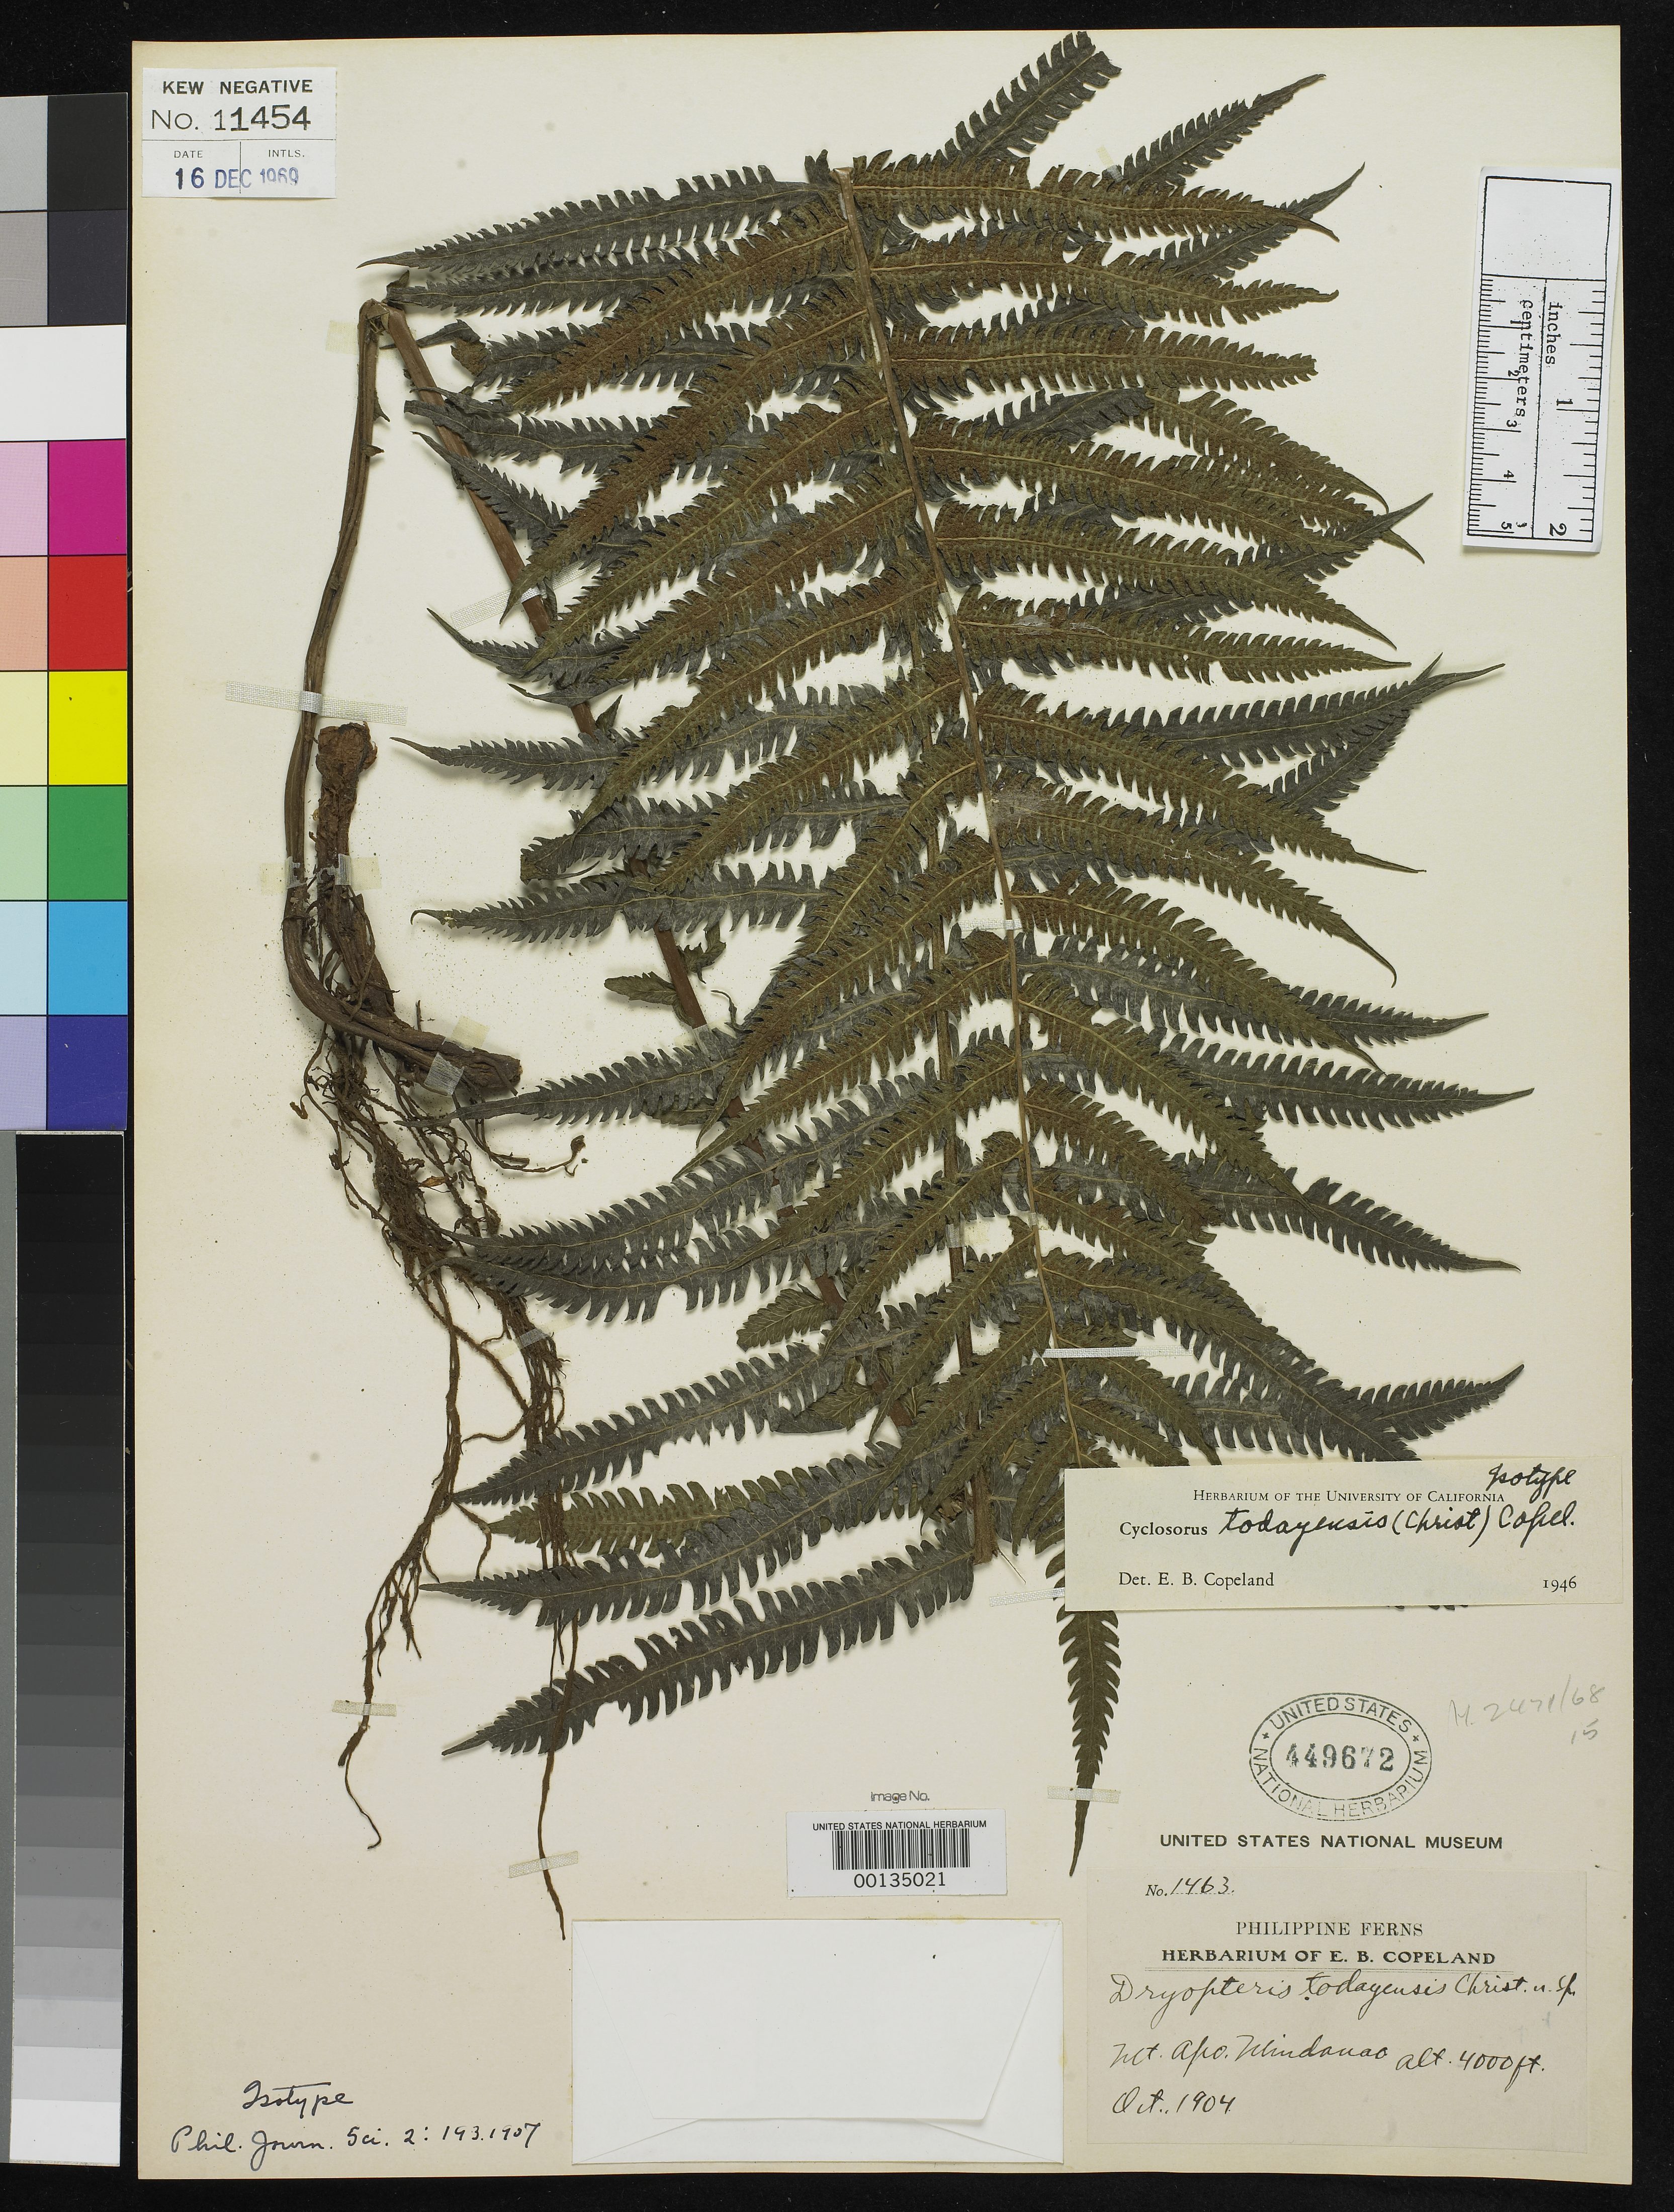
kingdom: Plantae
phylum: Tracheophyta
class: Polypodiopsida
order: Polypodiales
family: Dryopteridaceae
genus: Dryopteris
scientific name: Dryopteris todayensis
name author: Christ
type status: Isosyntype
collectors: E. B. Copeland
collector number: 1463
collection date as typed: Oct 1904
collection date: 1904-10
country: Philippines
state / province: Davao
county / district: Davao del Sur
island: Mindanao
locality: Todaya, slopes of Mount Apo.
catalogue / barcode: US 449672